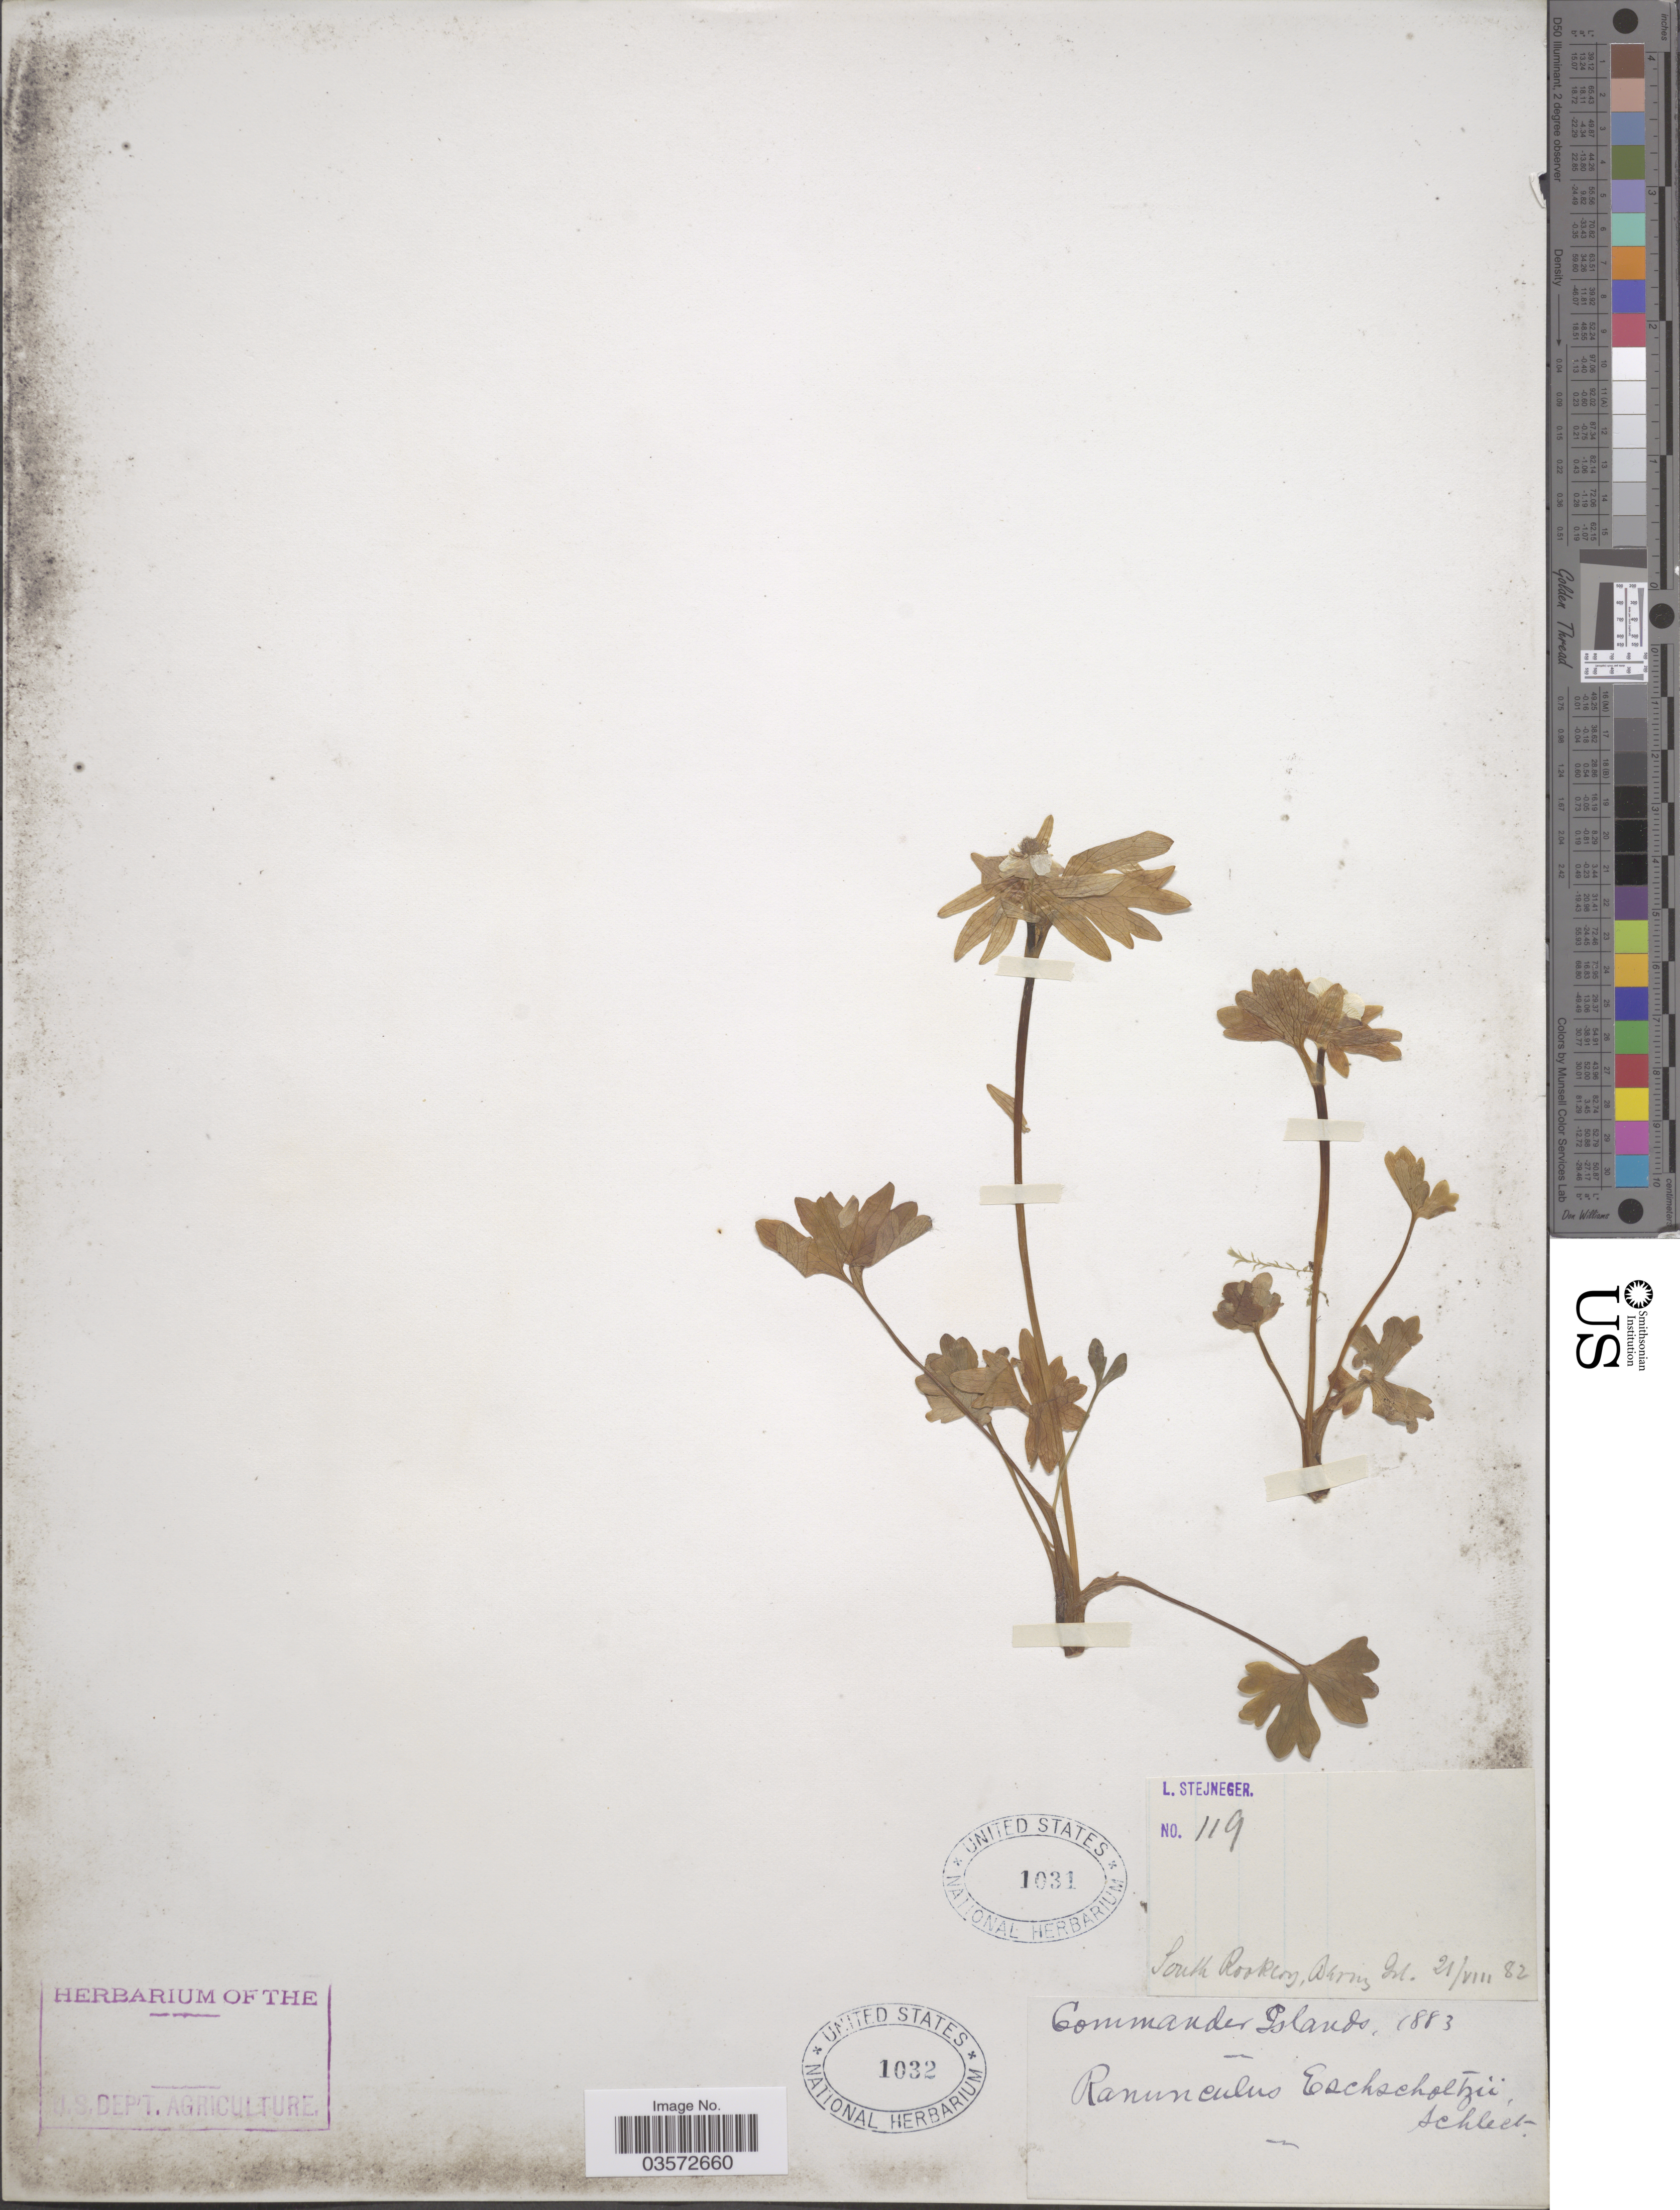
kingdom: Plantae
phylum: Tracheophyta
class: Magnoliopsida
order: Ranunculales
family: Ranunculaceae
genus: Ranunculus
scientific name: Ranunculus eschscholtzii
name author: Schltdl.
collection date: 1883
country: Russian Federation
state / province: Kamchatka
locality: Commander Islands.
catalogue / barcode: US 1032-2